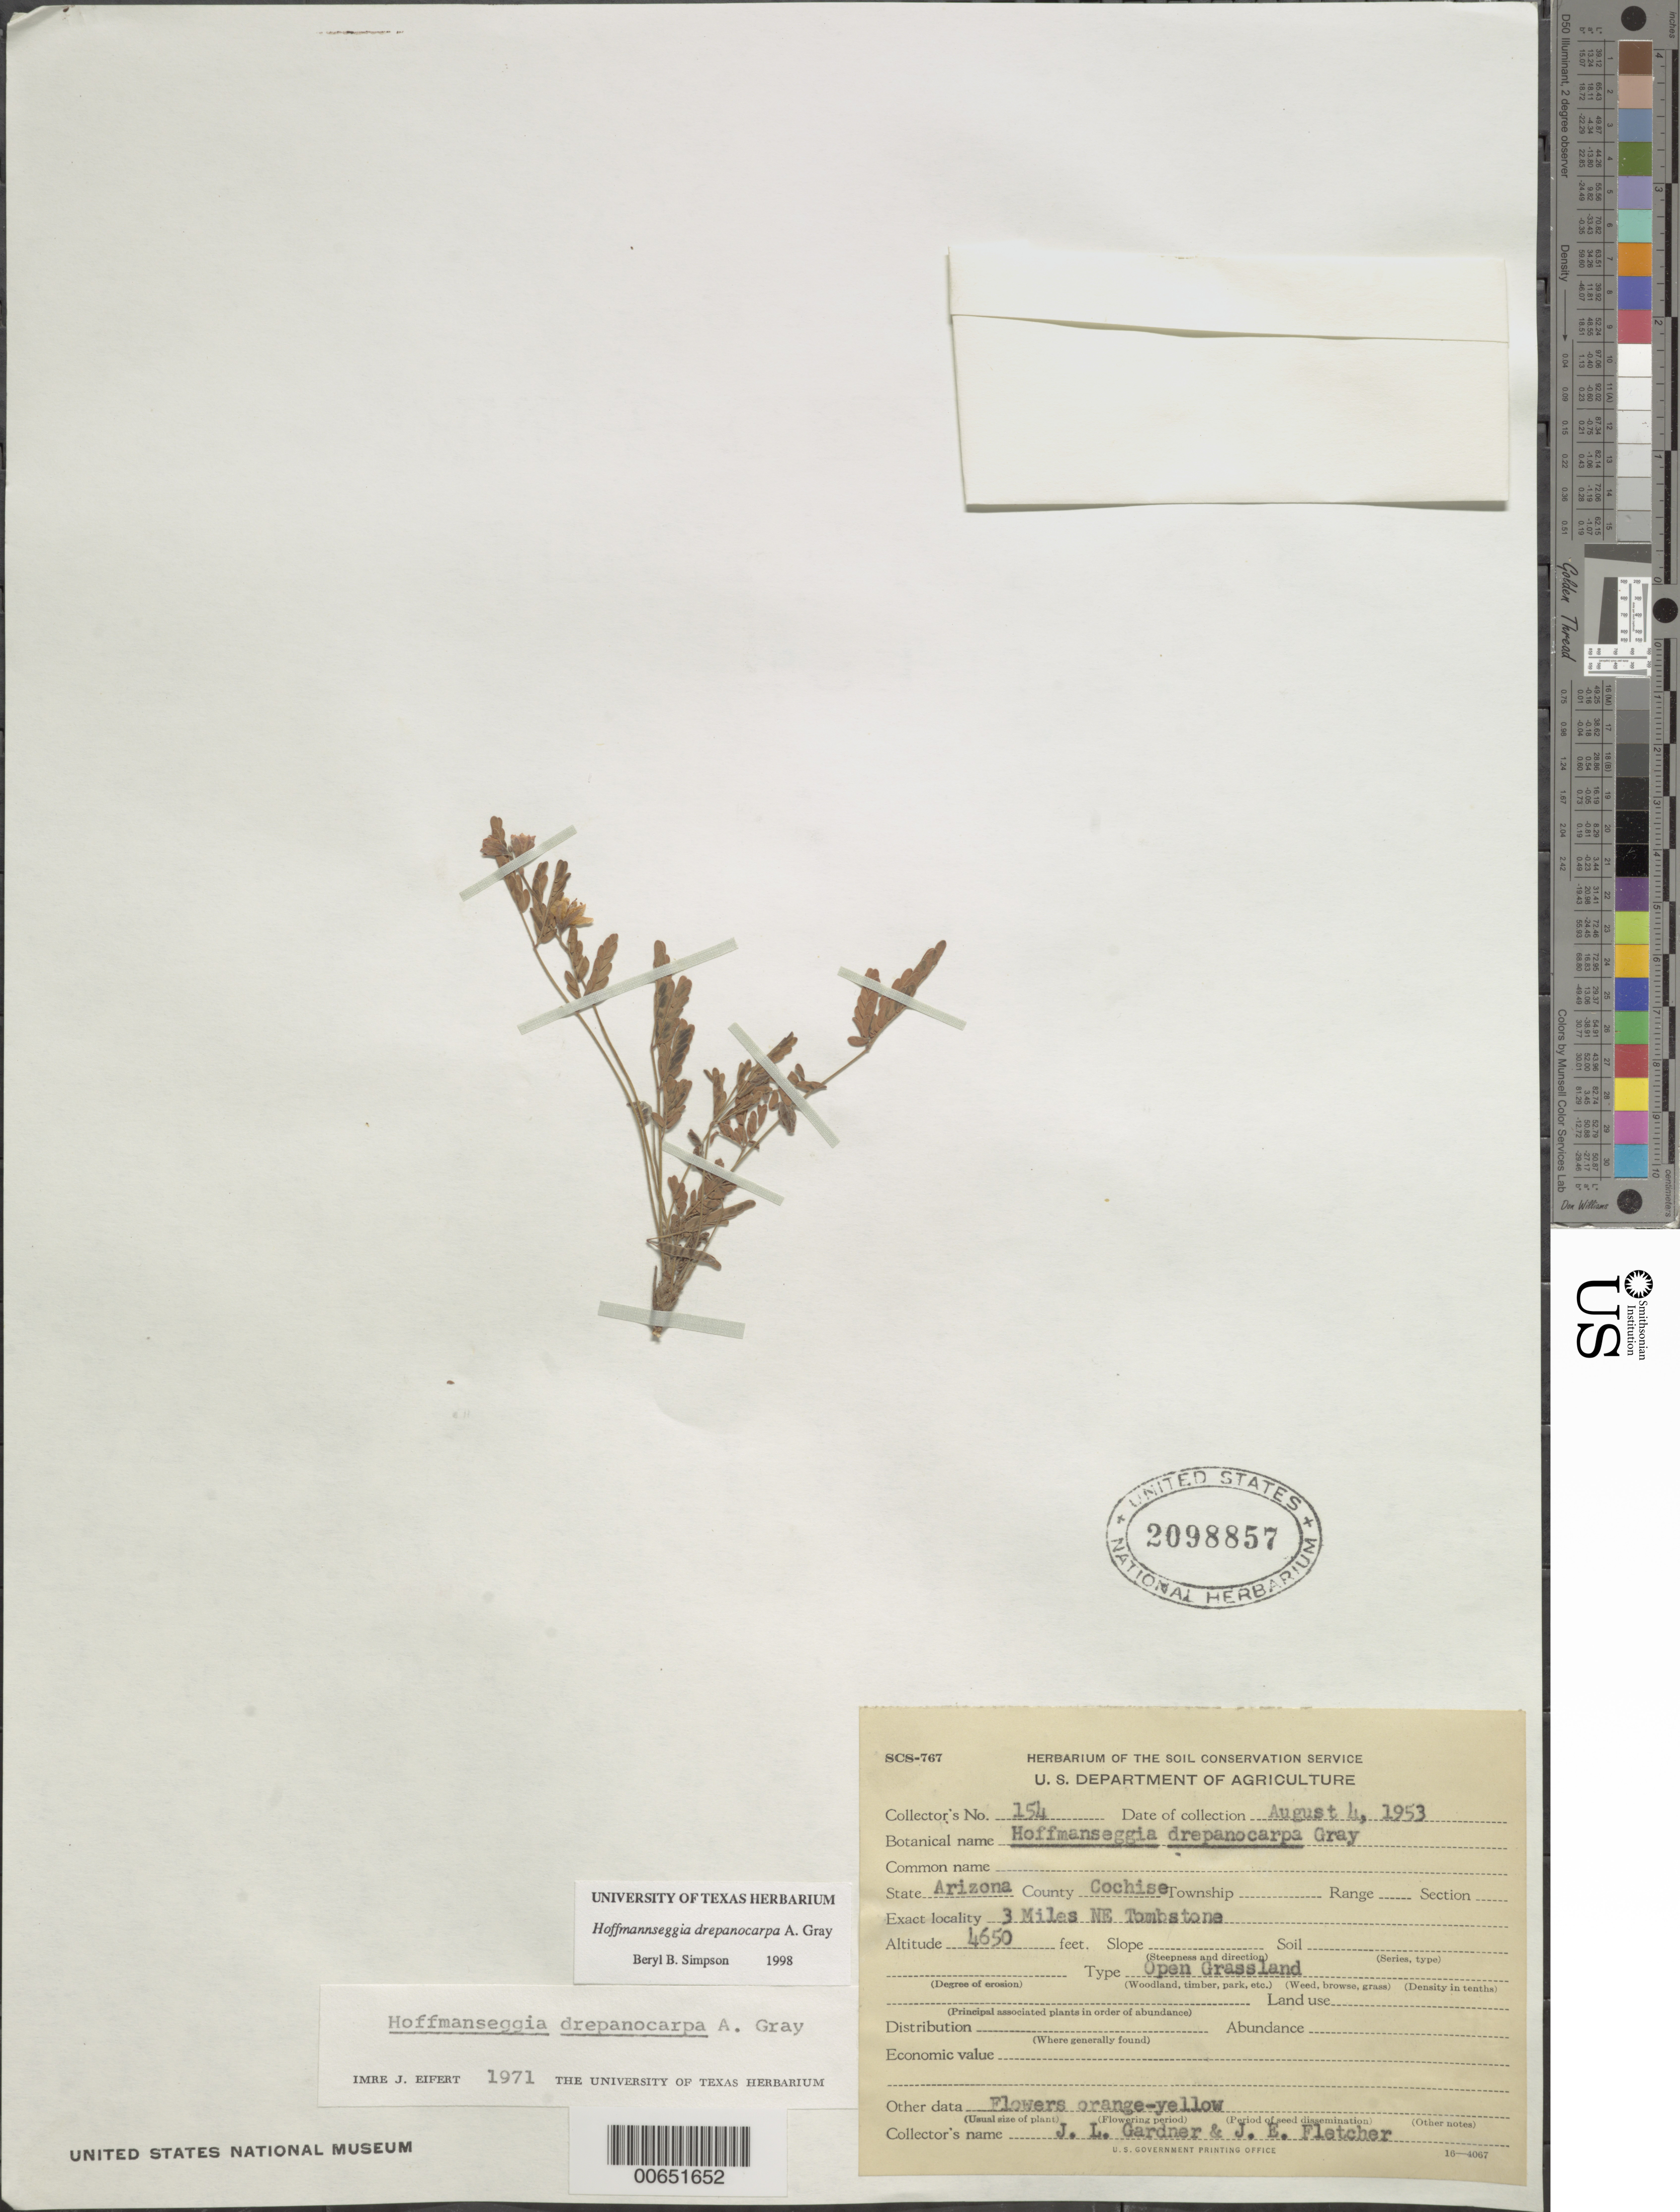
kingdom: Plantae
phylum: Tracheophyta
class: Magnoliopsida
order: Fabales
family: Fabaceae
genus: Hoffmannseggia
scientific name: Hoffmannseggia drepanocarpa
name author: A. Gray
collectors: J. L. Gardner & J. Fletcher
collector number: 154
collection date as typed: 04 Aug 1953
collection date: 1953-08-04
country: United States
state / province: Arizona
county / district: Cochise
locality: NE of Tombstone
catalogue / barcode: US 2098857